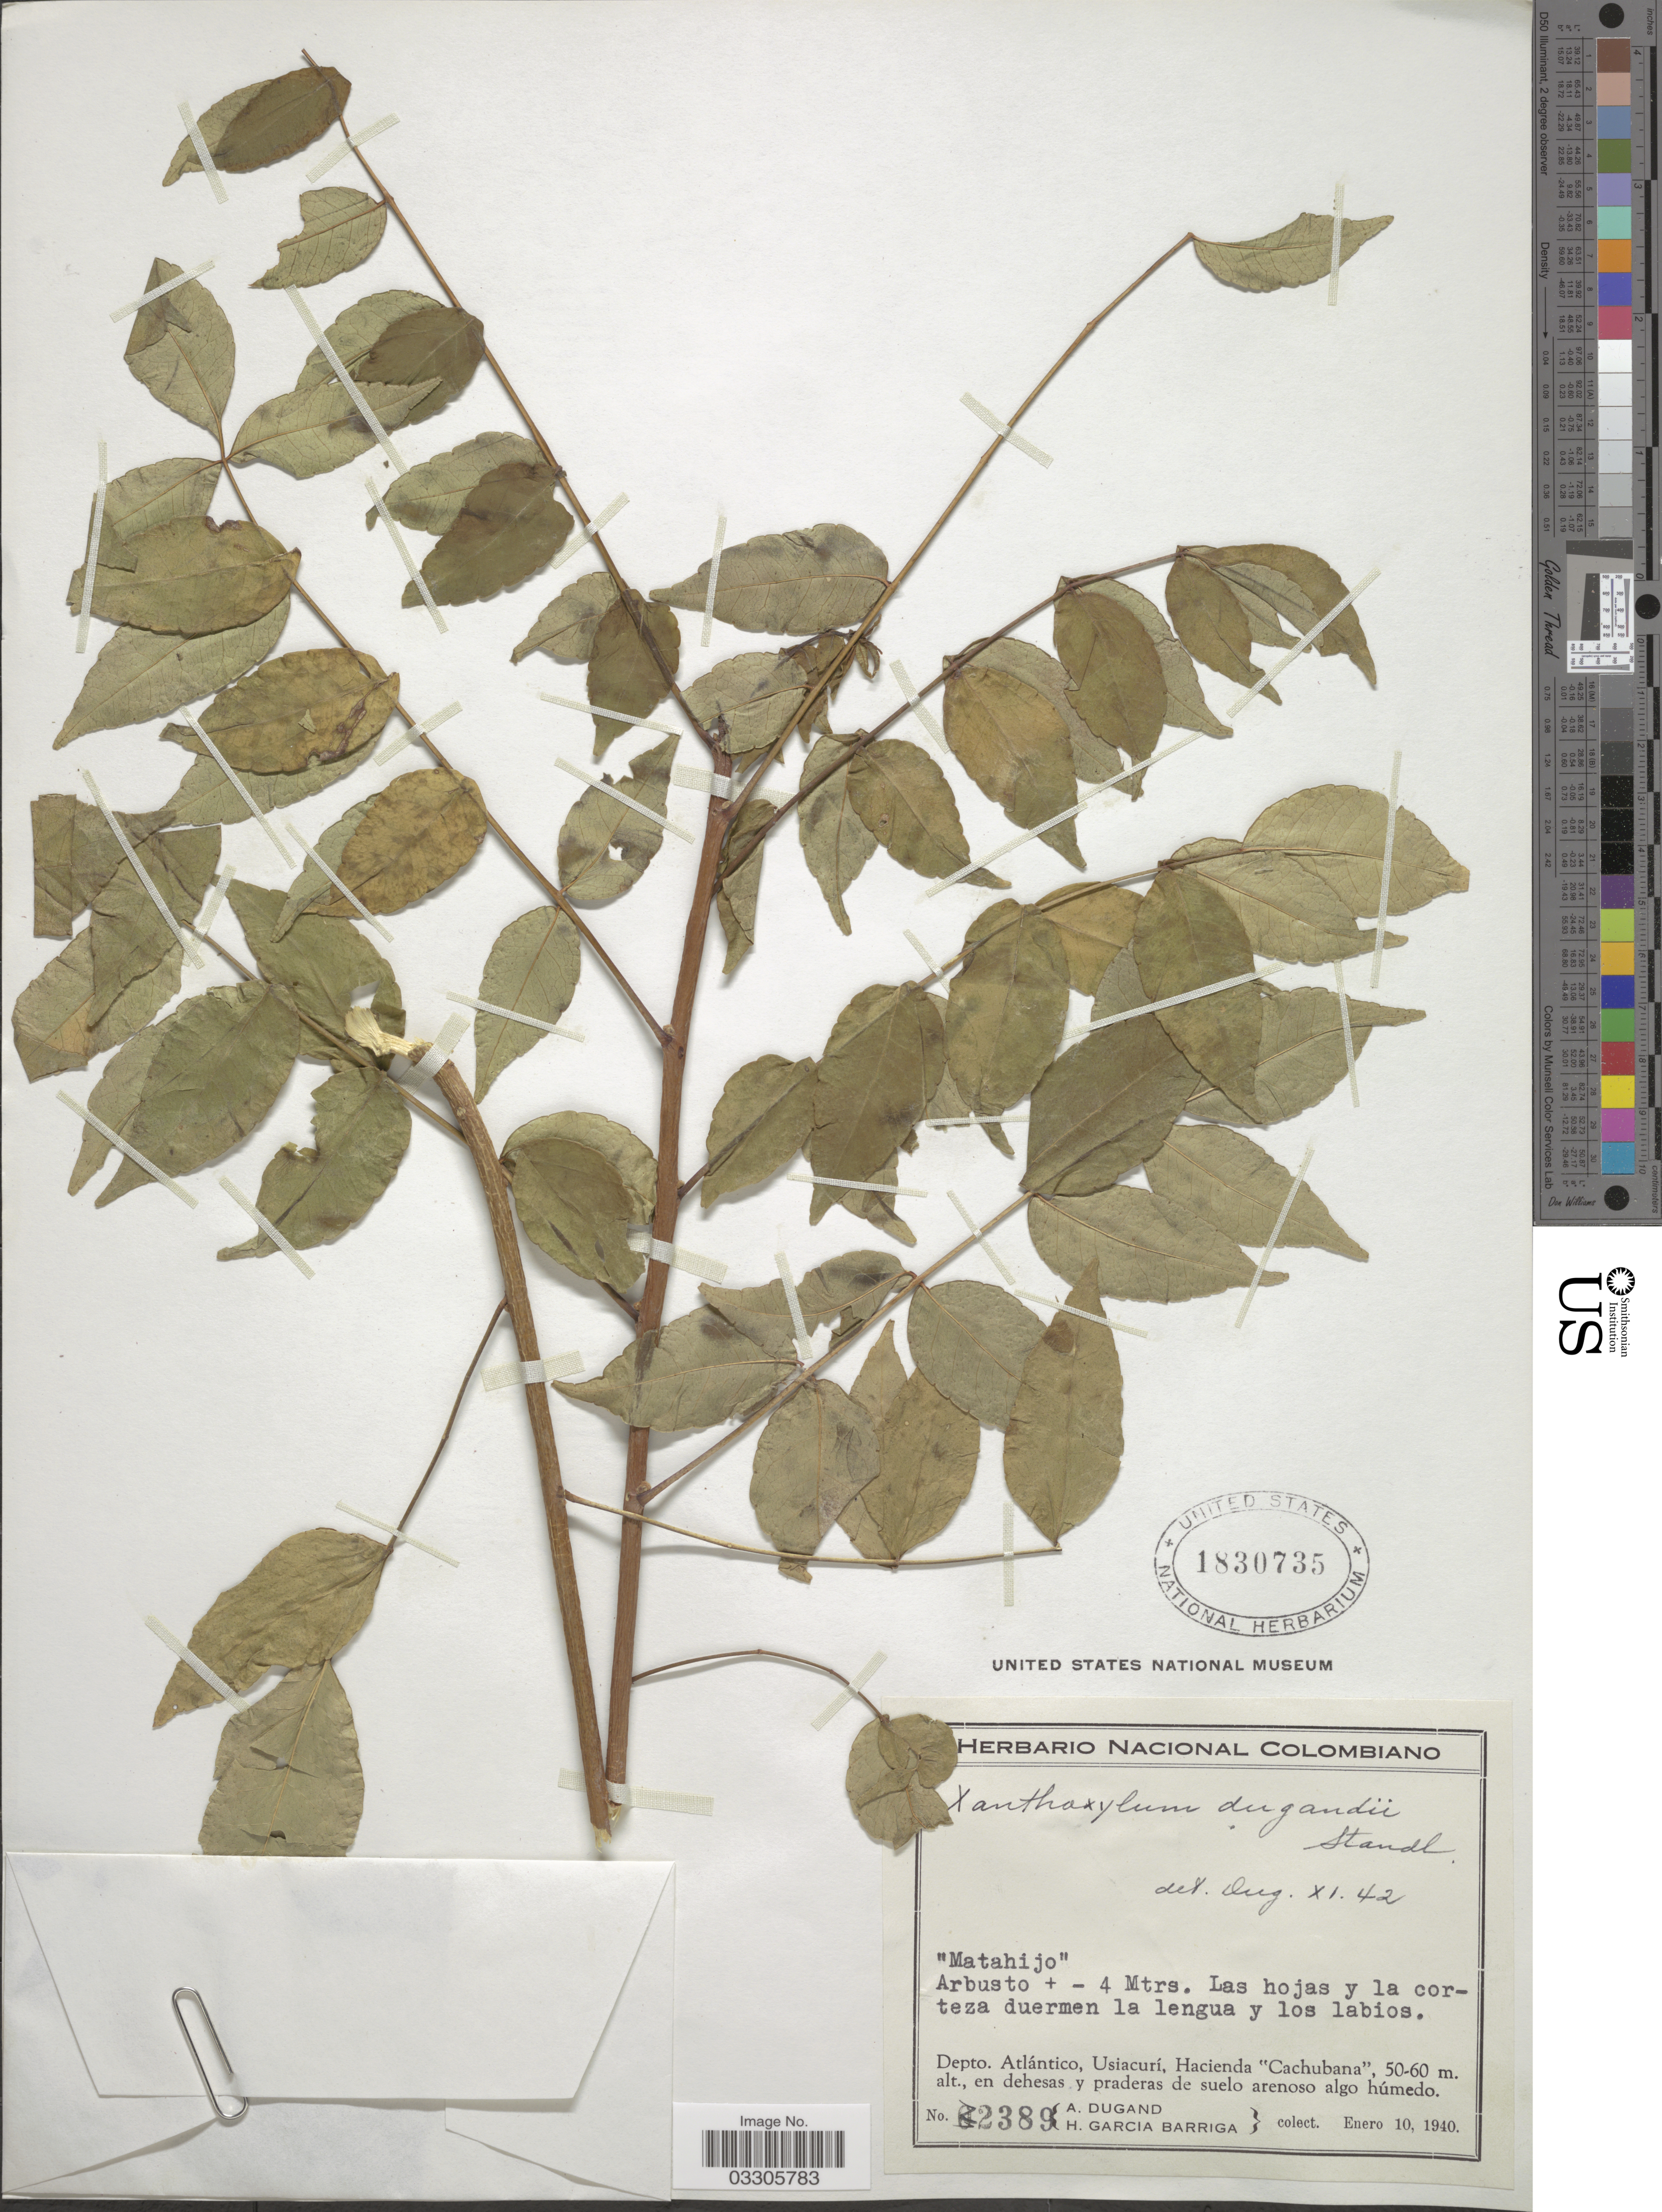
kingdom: Plantae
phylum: Tracheophyta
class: Magnoliopsida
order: Sapindales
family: Rutaceae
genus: Zanthoxylum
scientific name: Zanthoxylum mollissimum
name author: (Engl.) P. Wilson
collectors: A. Dugand & H. García Barriga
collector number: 2389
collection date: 1940-01-10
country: Colombia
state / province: Atlántico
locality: Depto. Atlántico, Usiacurí, Hacienda "Cachubana".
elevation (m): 50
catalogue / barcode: US 1830735